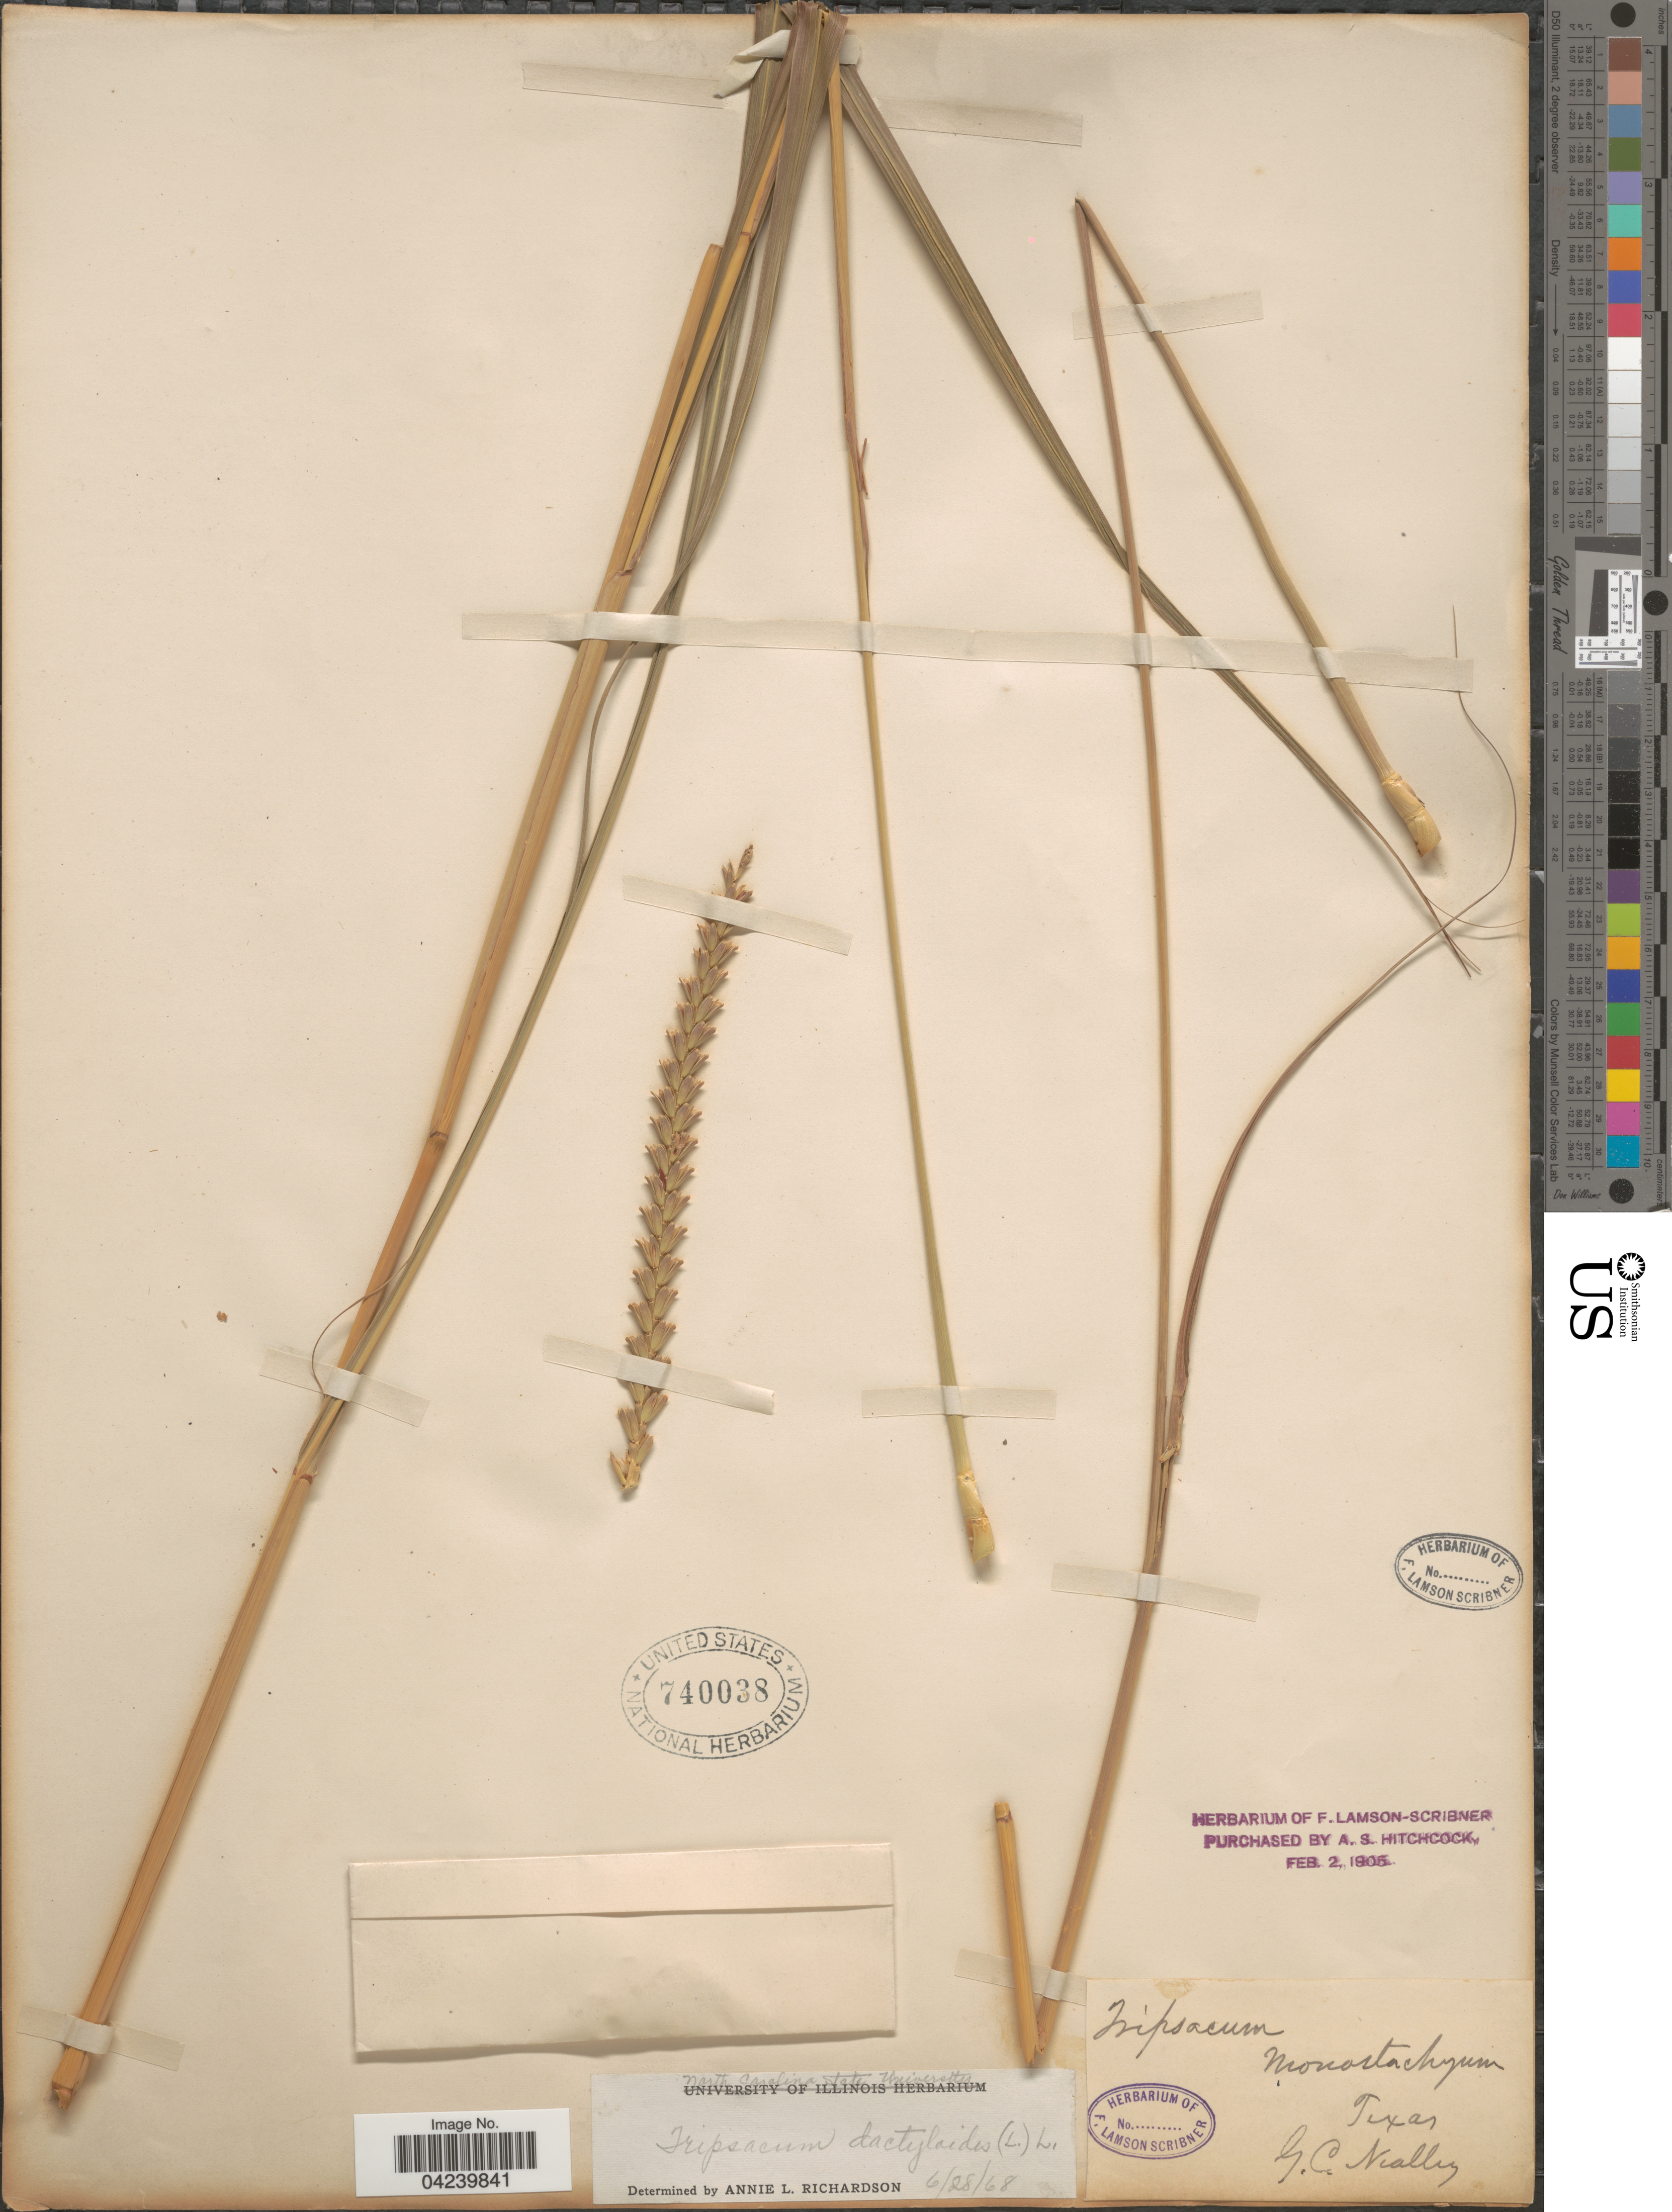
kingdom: Plantae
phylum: Tracheophyta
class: Liliopsida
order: Poales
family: Poaceae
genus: Tripsacum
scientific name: Tripsacum dactyloides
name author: (L.) L.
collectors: G. C. Nealley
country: United States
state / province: Texas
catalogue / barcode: US 740038